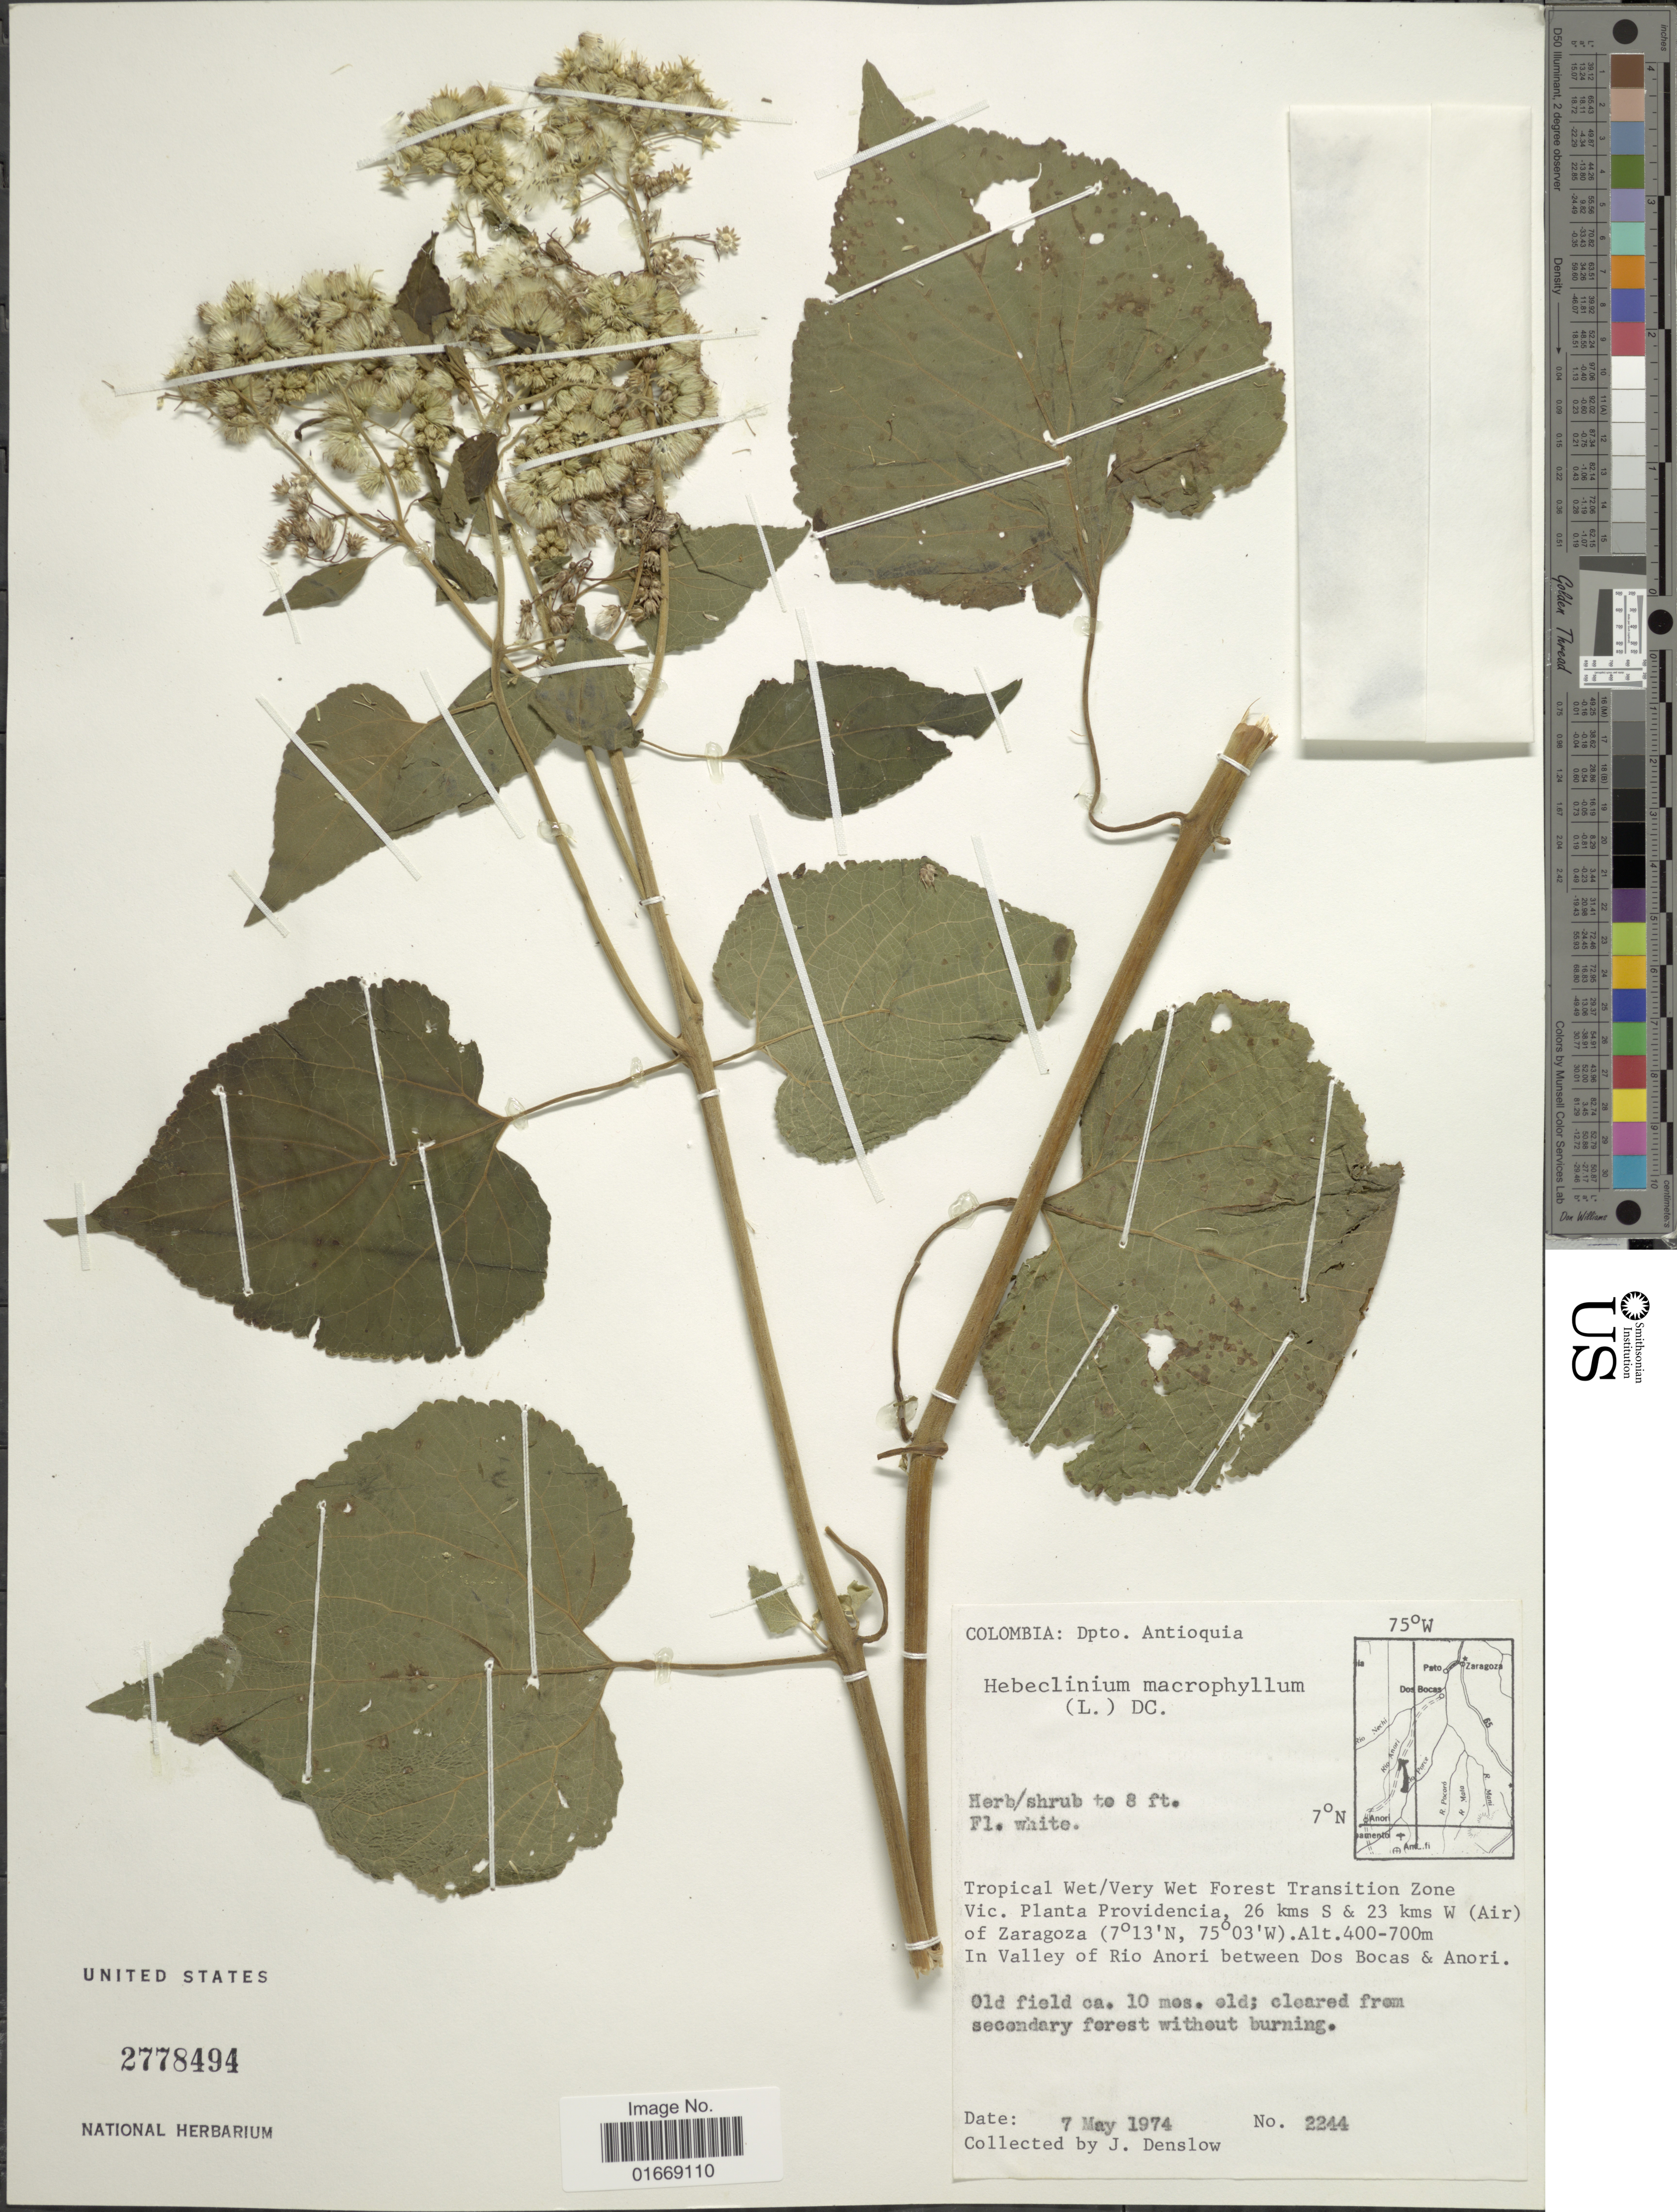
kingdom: Plantae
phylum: Tracheophyta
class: Magnoliopsida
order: Asterales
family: Asteraceae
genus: Hebeclinium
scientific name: Hebeclinium macrophyllum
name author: (L.) DC.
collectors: J. Denslow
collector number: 2244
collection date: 1974-05-07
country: Colombia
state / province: Antioquia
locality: Forest Transition Zone, Vic. Planta Providencia, 26 kms S & 23 kms W (Air) of Zaragoza, in Valley of Rio Anori between Dos Bocas & Anori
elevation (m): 400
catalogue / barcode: US 2778494